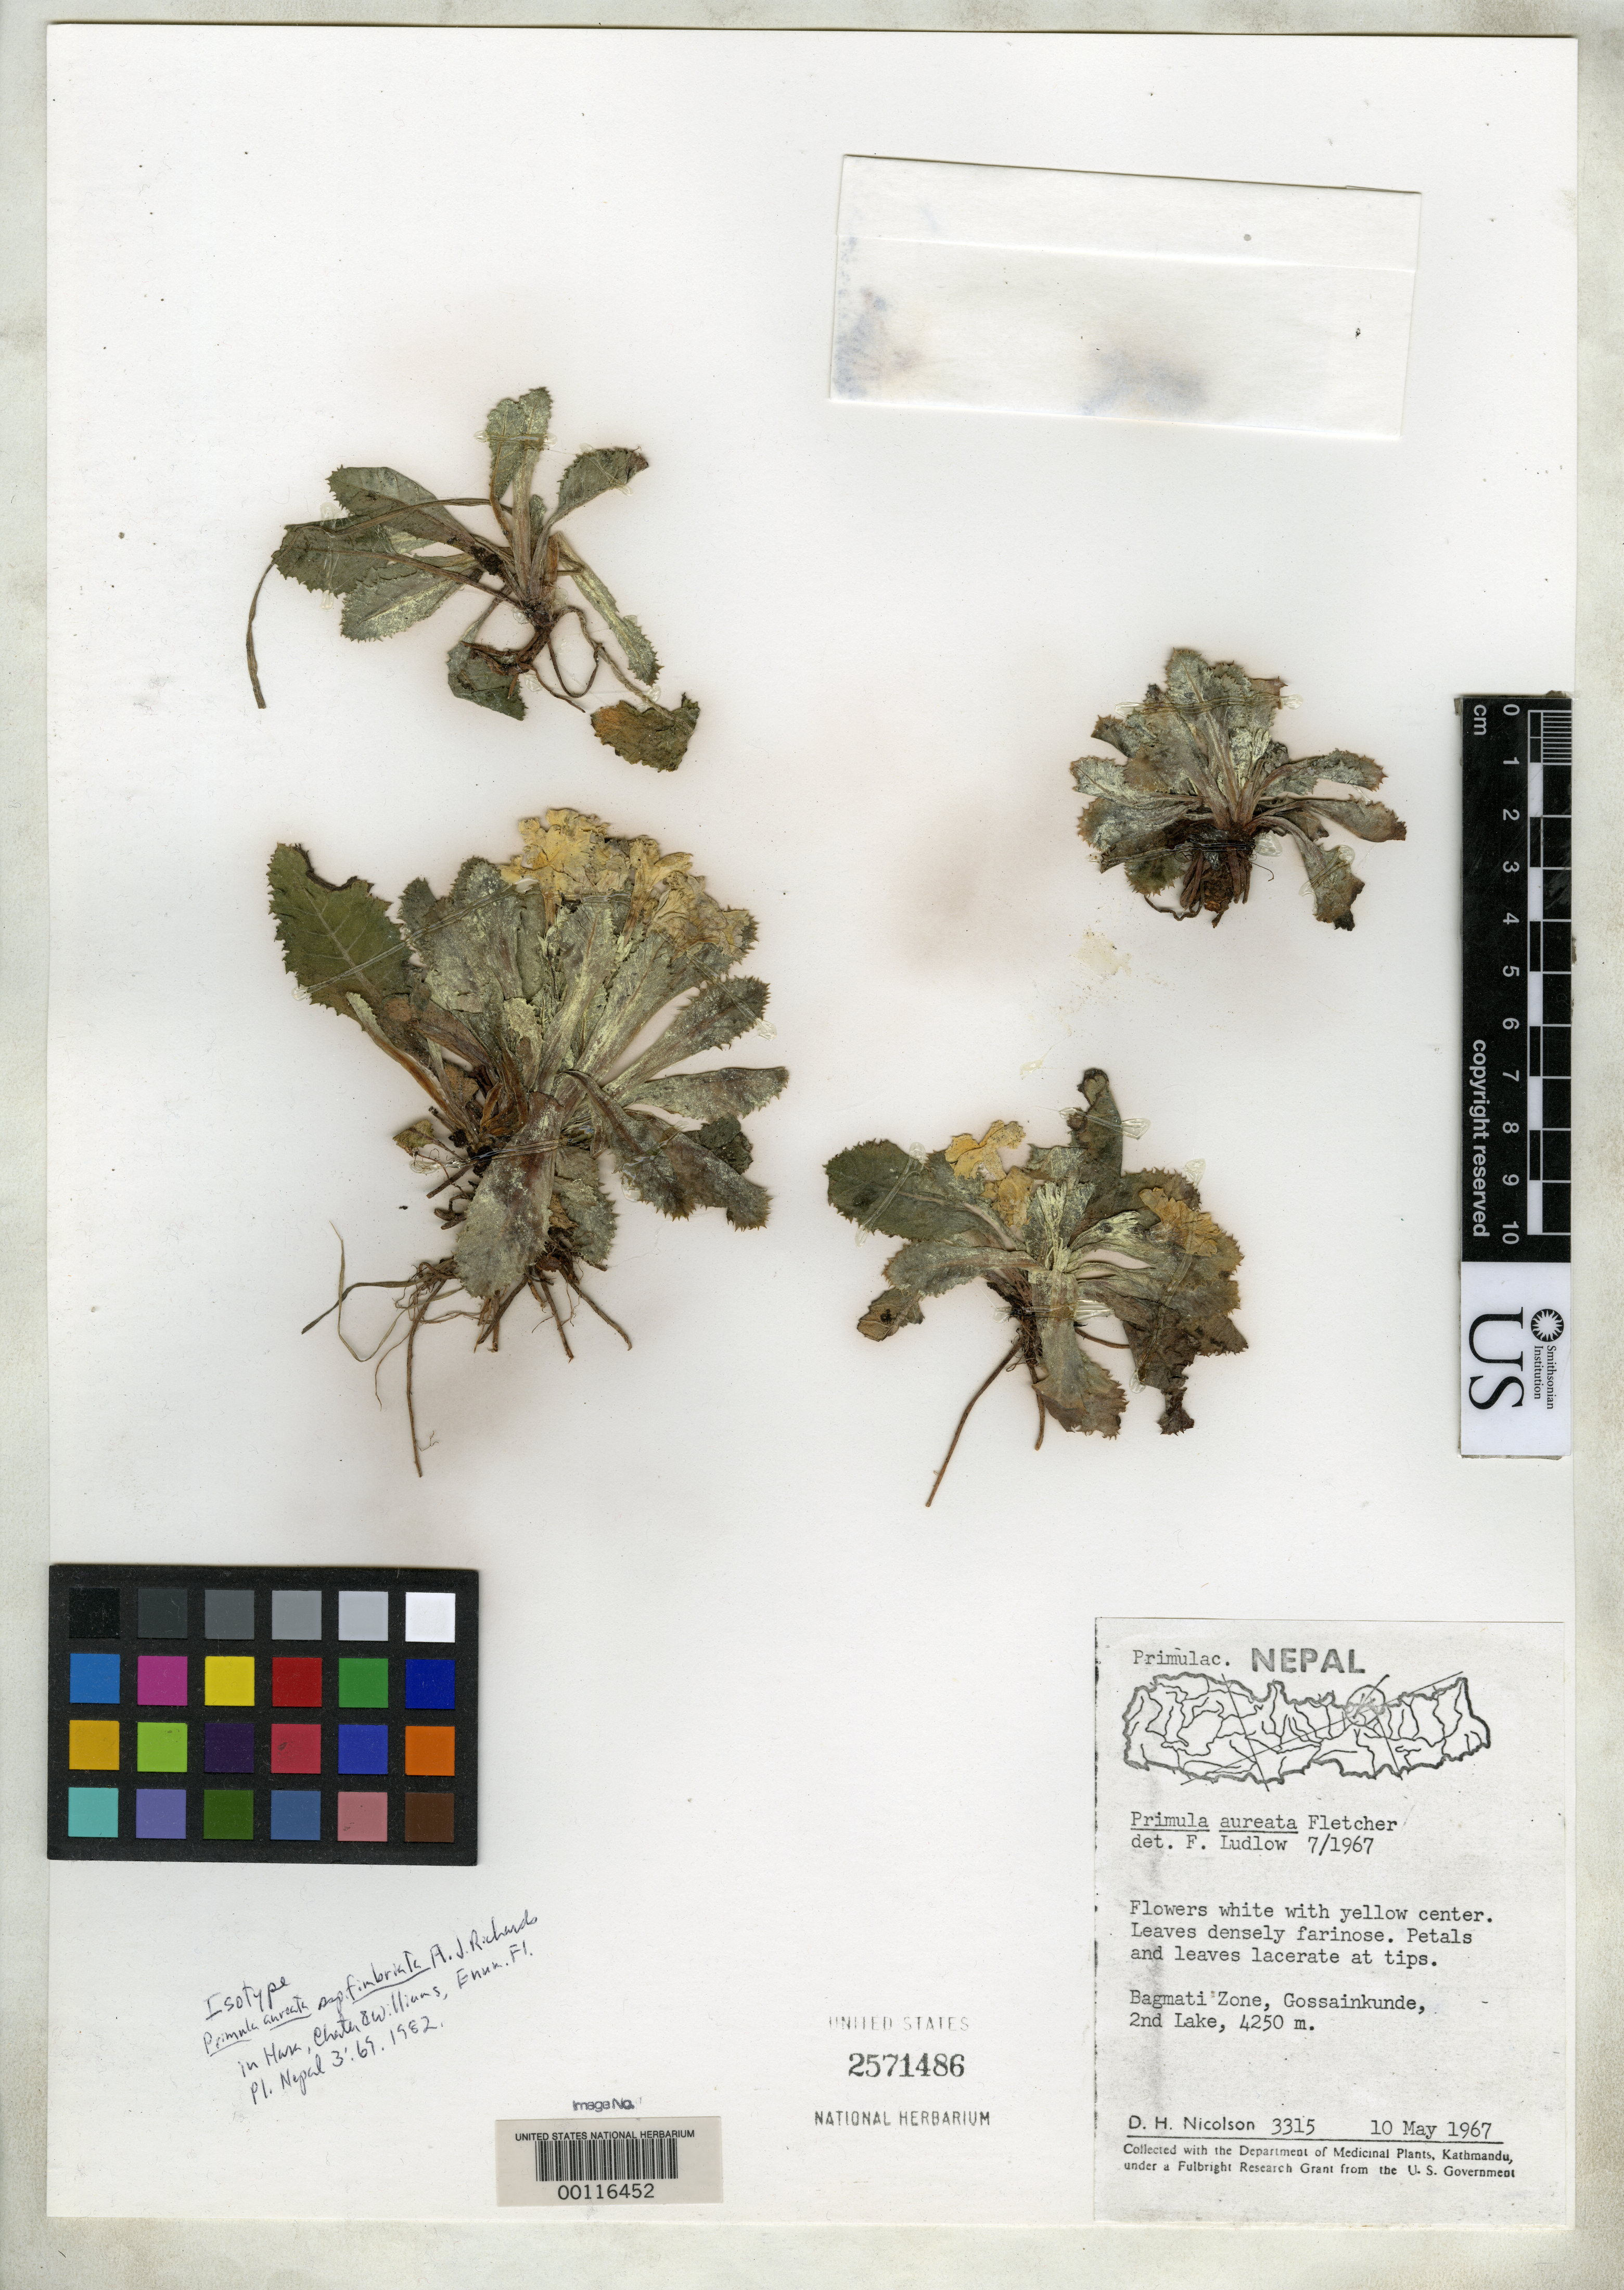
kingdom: Plantae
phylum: Tracheophyta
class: Magnoliopsida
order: Ericales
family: Primulaceae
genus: Primula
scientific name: Primula aureata subsp. fimbriata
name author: A.J. Richards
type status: Isotype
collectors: D. H. Nicolson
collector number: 3315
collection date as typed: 10 May 1967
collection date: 1967-05-10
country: Nepal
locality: Bagmati Zone, Gossainkunde, 2nd lake.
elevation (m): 4250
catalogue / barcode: US 2571486